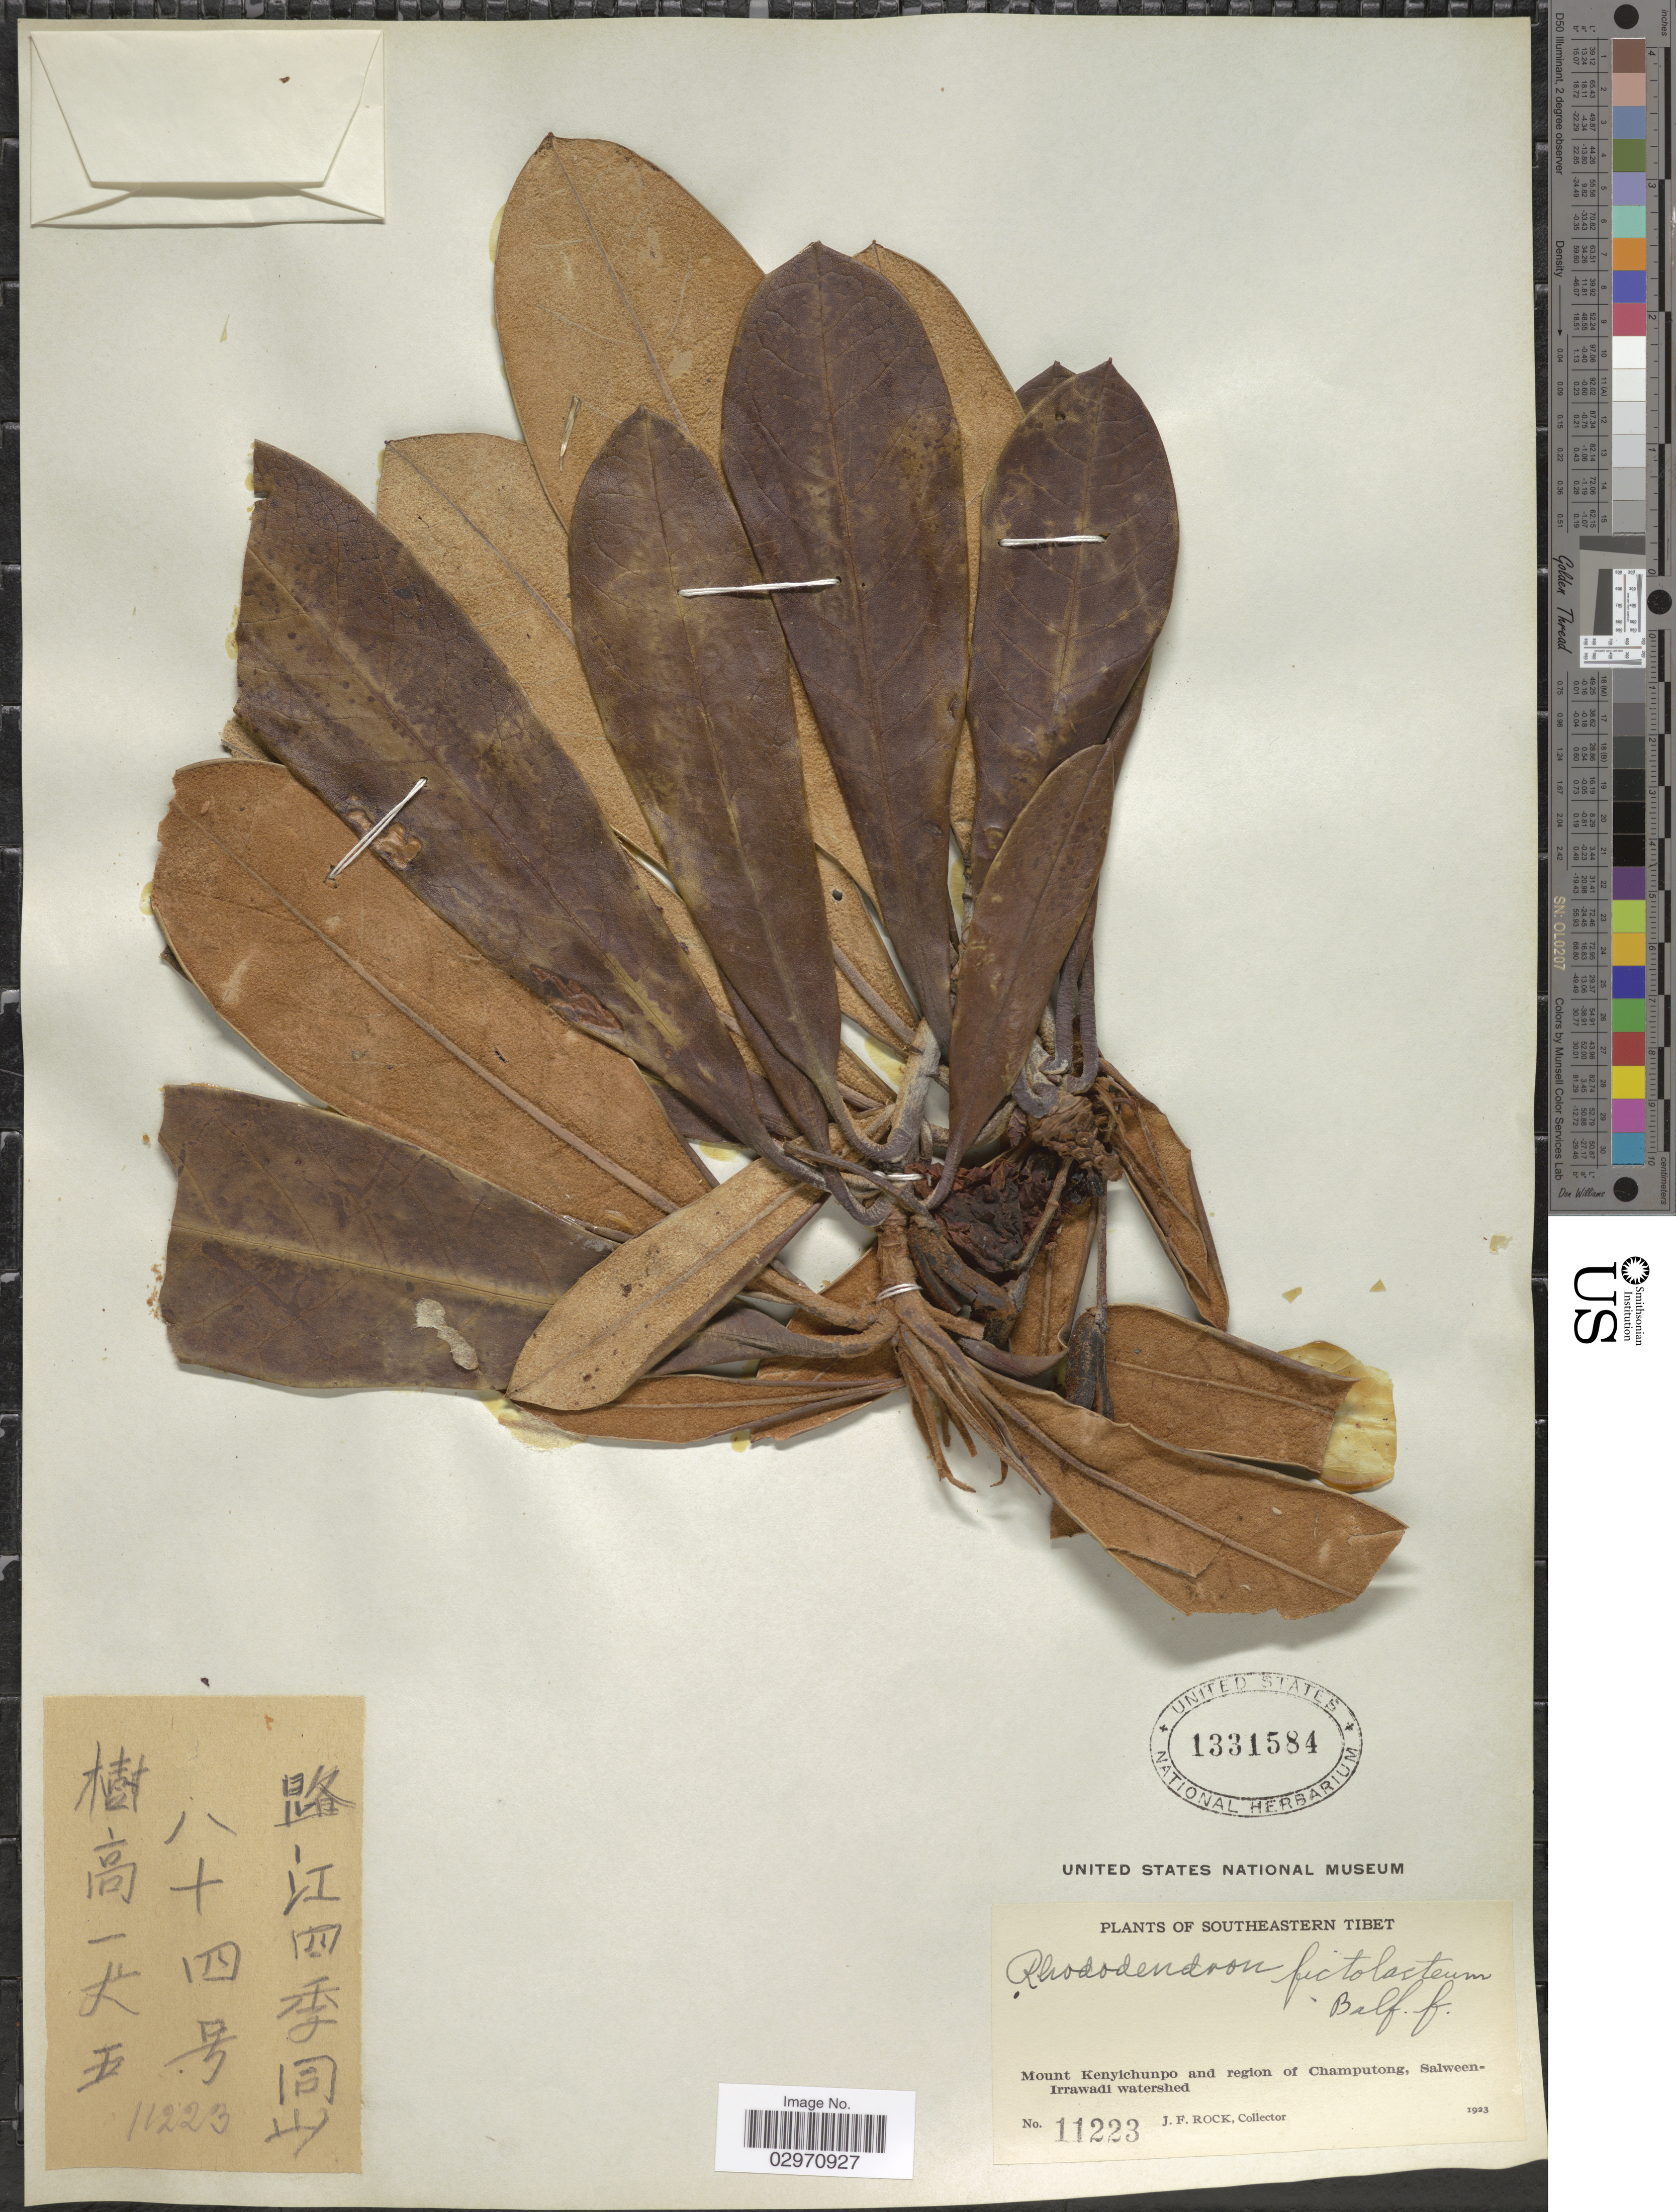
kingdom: Plantae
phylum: Tracheophyta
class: Magnoliopsida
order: Ericales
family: Ericaceae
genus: Rhododendron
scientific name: Rhododendron fictolacteum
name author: Balf. f.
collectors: J. Rock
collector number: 11223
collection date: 1923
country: China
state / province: Xizang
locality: Southeastern Tibet. Mount Kenyichunpo and region of Champutong, Salween-Irrawadi watershed.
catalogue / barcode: US 1331584